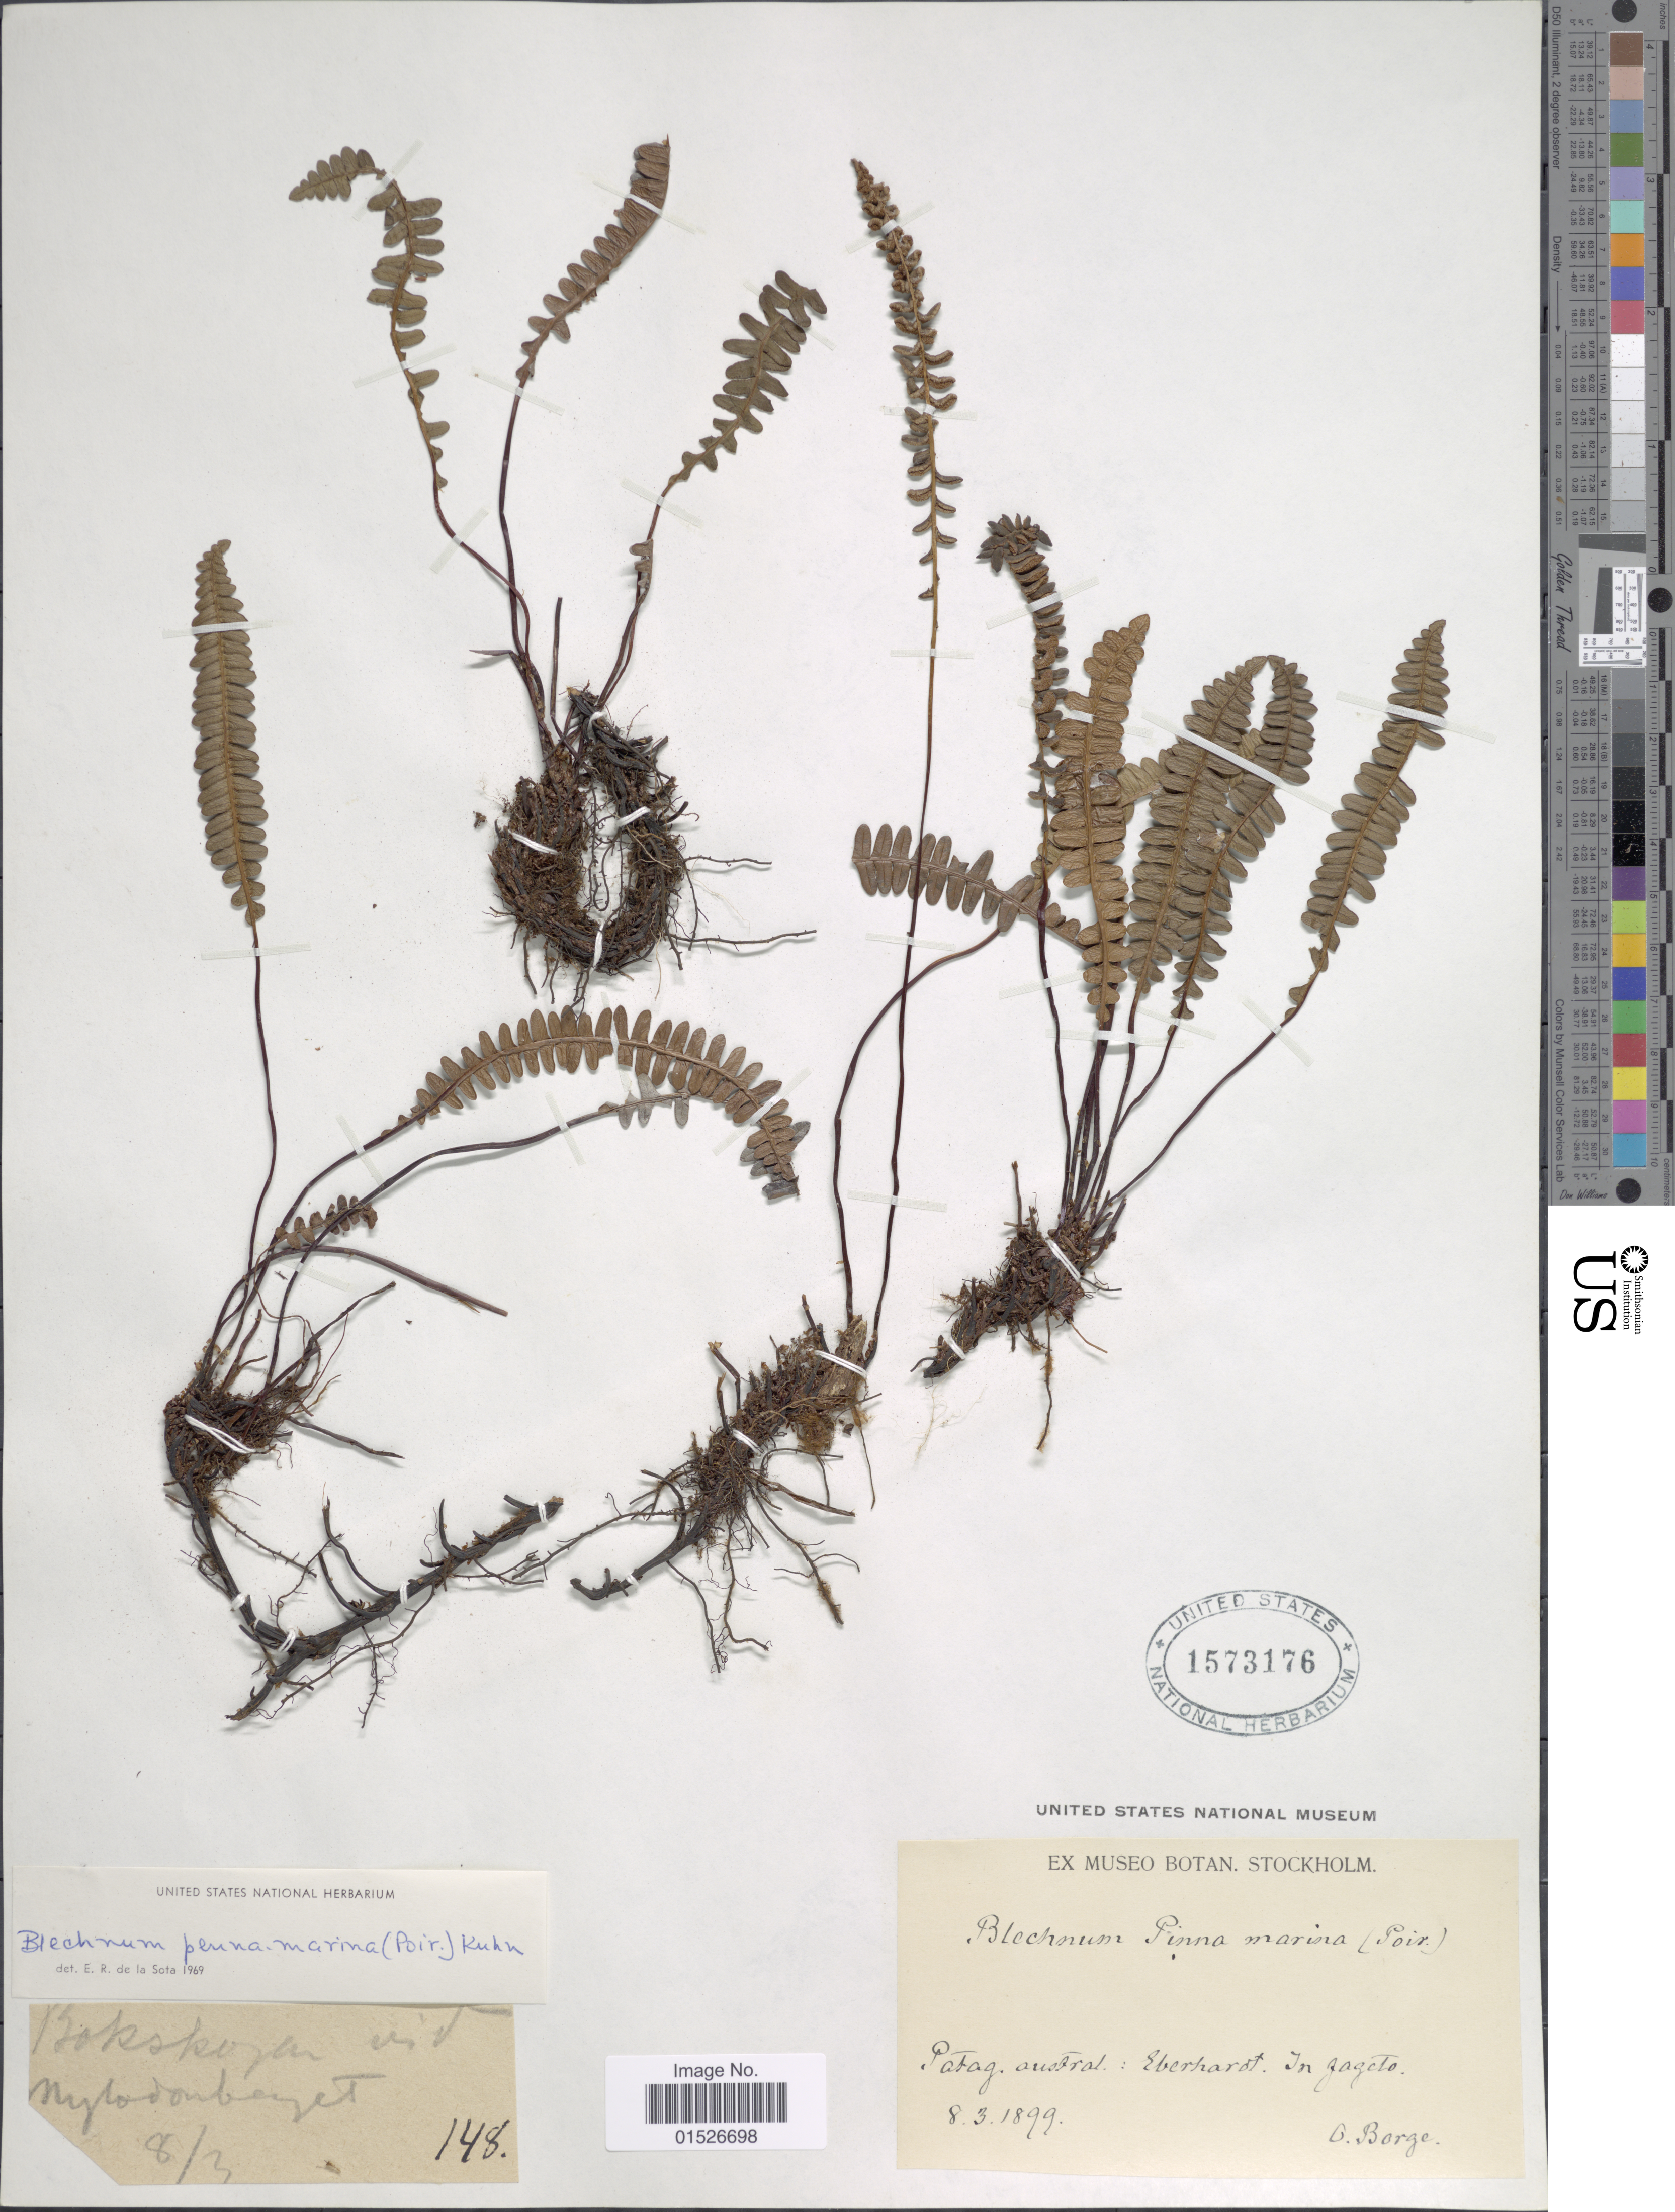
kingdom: Plantae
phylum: Tracheophyta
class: Polypodiopsida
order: Polypodiales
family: Blechnaceae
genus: Blechnum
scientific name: Blechnum penna-marina subsp. alpina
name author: T.C. Chambers & P. A. Farrant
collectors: O. Borge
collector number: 148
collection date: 1899-03-08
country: Chile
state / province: Magallanes y de la Antártica Chilena (XII)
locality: Patag. austral: Eberhardt.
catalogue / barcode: US 1573176